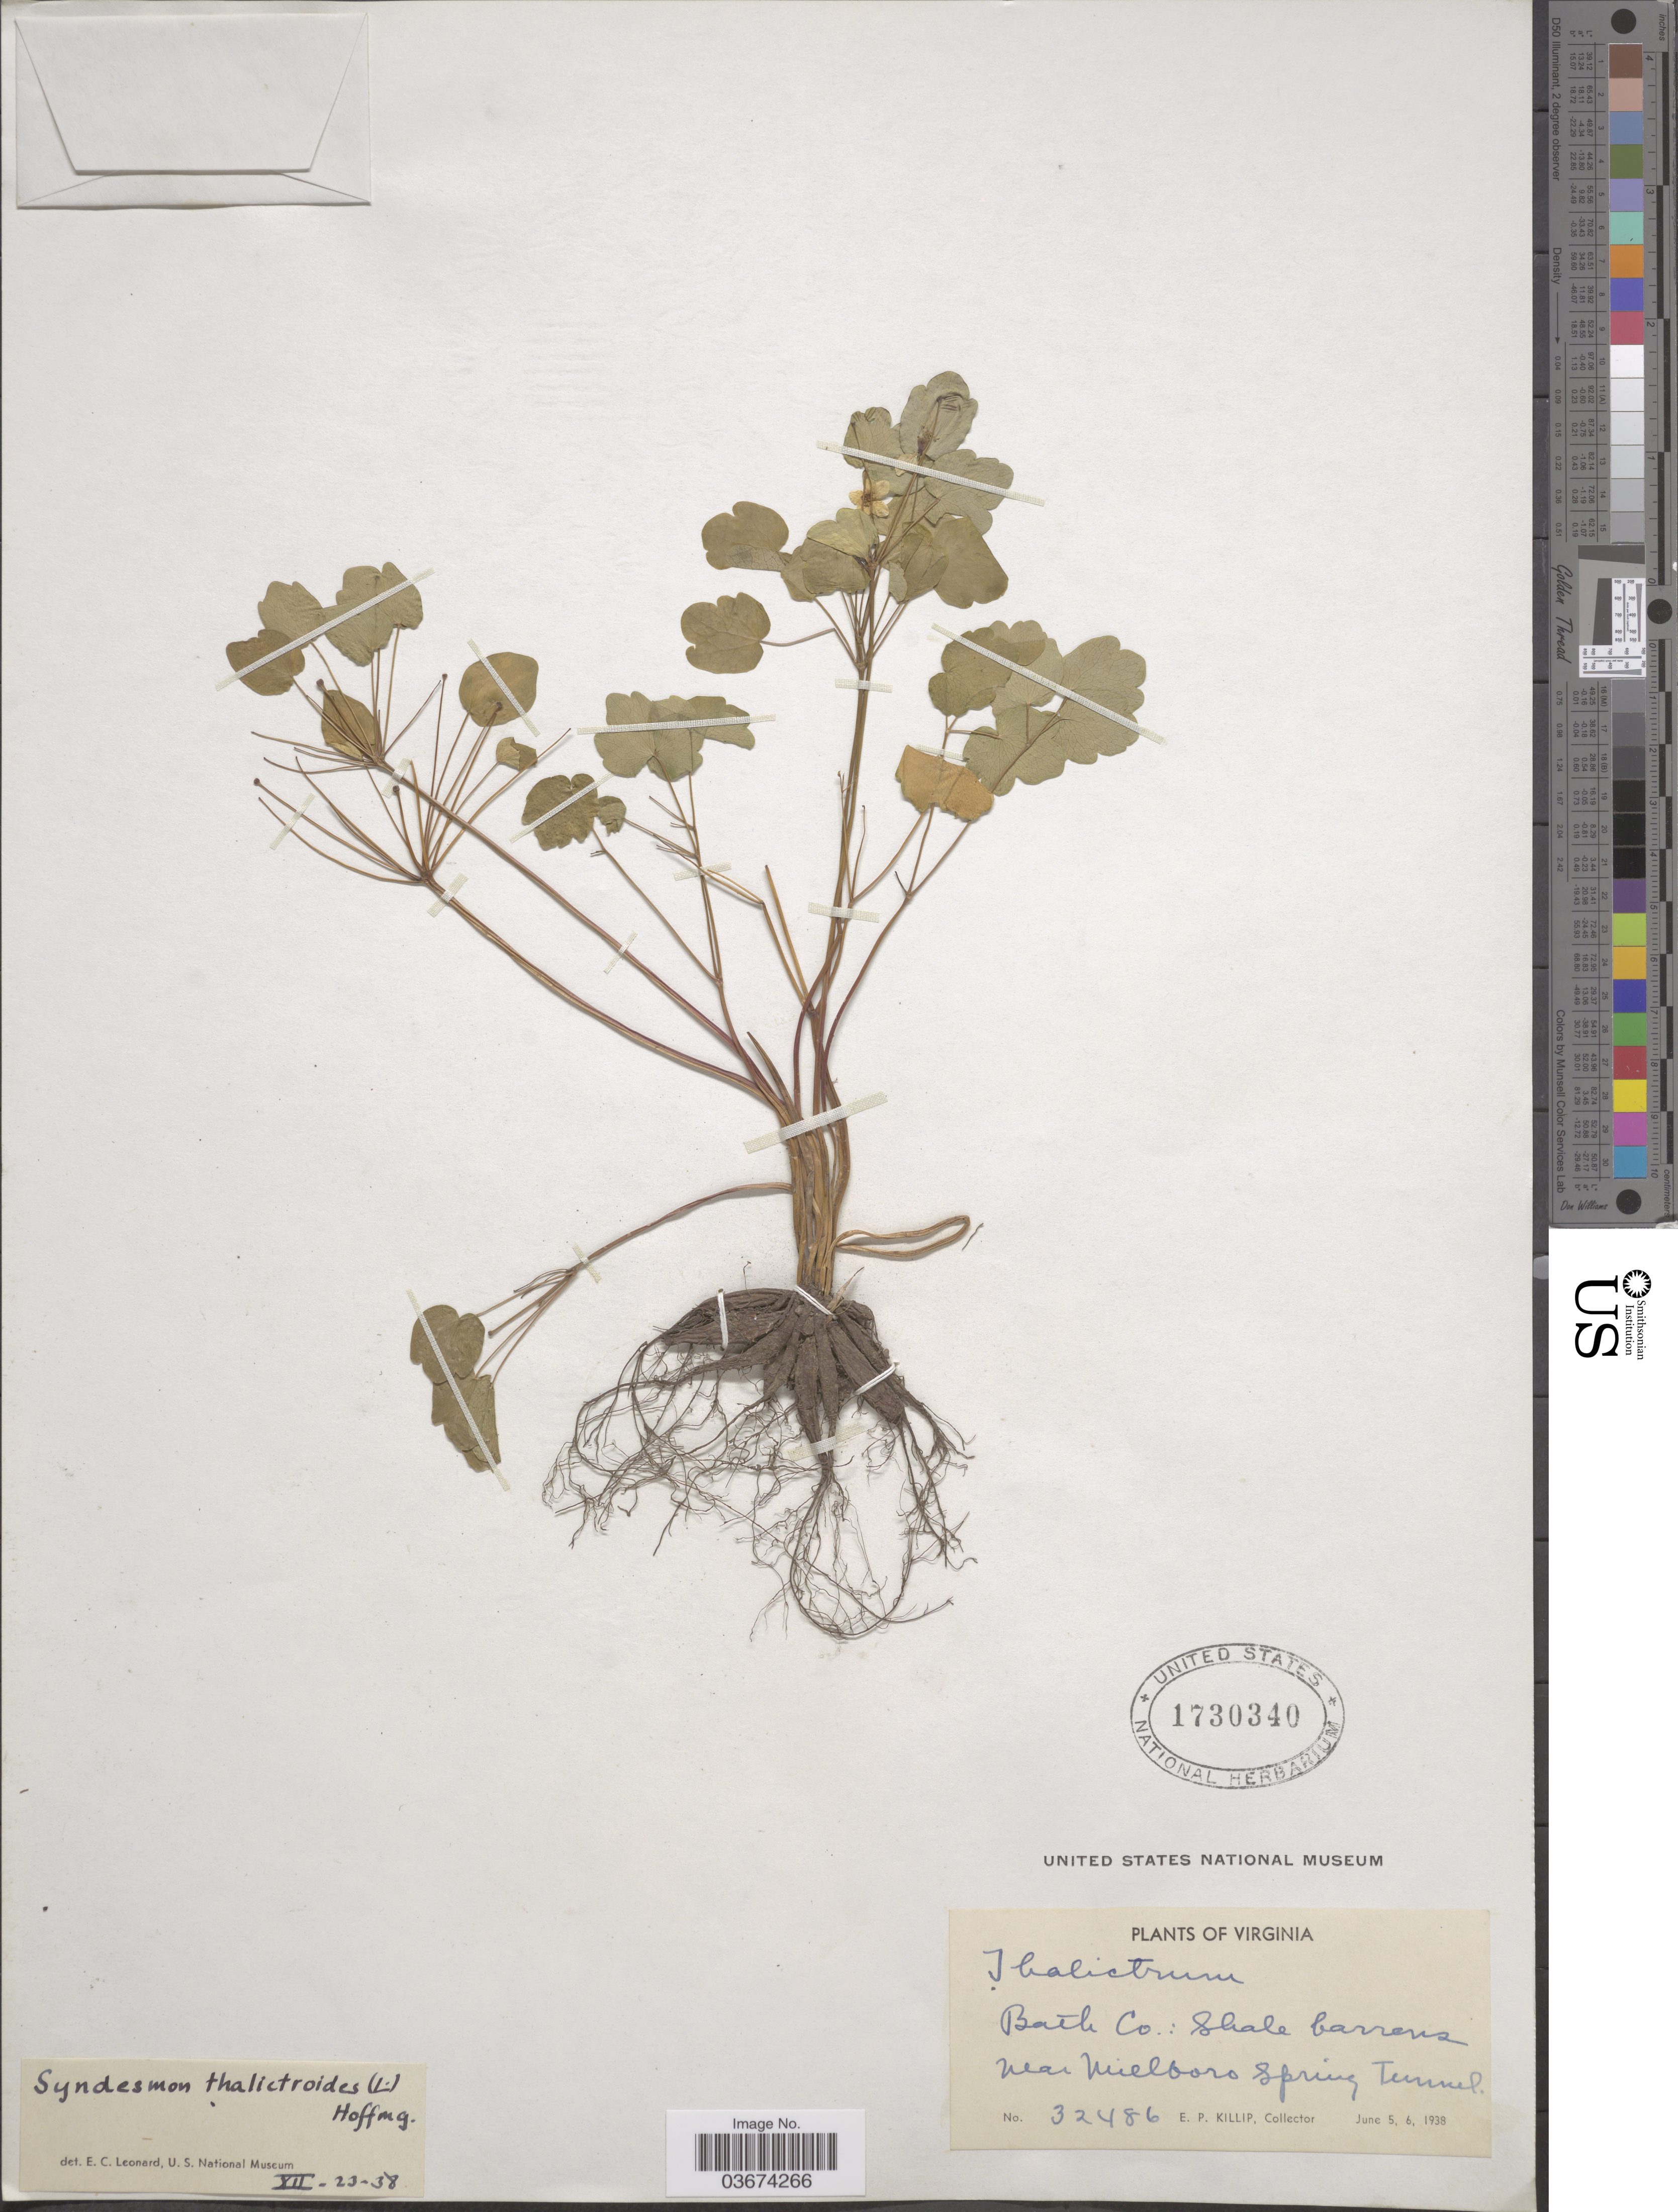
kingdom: Plantae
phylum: Tracheophyta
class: Magnoliopsida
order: Ranunculales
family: Ranunculaceae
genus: Thalictrum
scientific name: Thalictrum thalictroides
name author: (L.) A.J. Eames & B. Boivin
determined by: Strong, M. T., (US), Smithsonian Institution - National Museum of Natural History (UNITED STATES)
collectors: E. P. Killip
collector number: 32486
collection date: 1938-06-05/1938-06-06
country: United States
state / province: Virginia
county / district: Bath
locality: Bath Co.: Shale barrens near Millboro Spring Tunnel.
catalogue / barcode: US 1730340